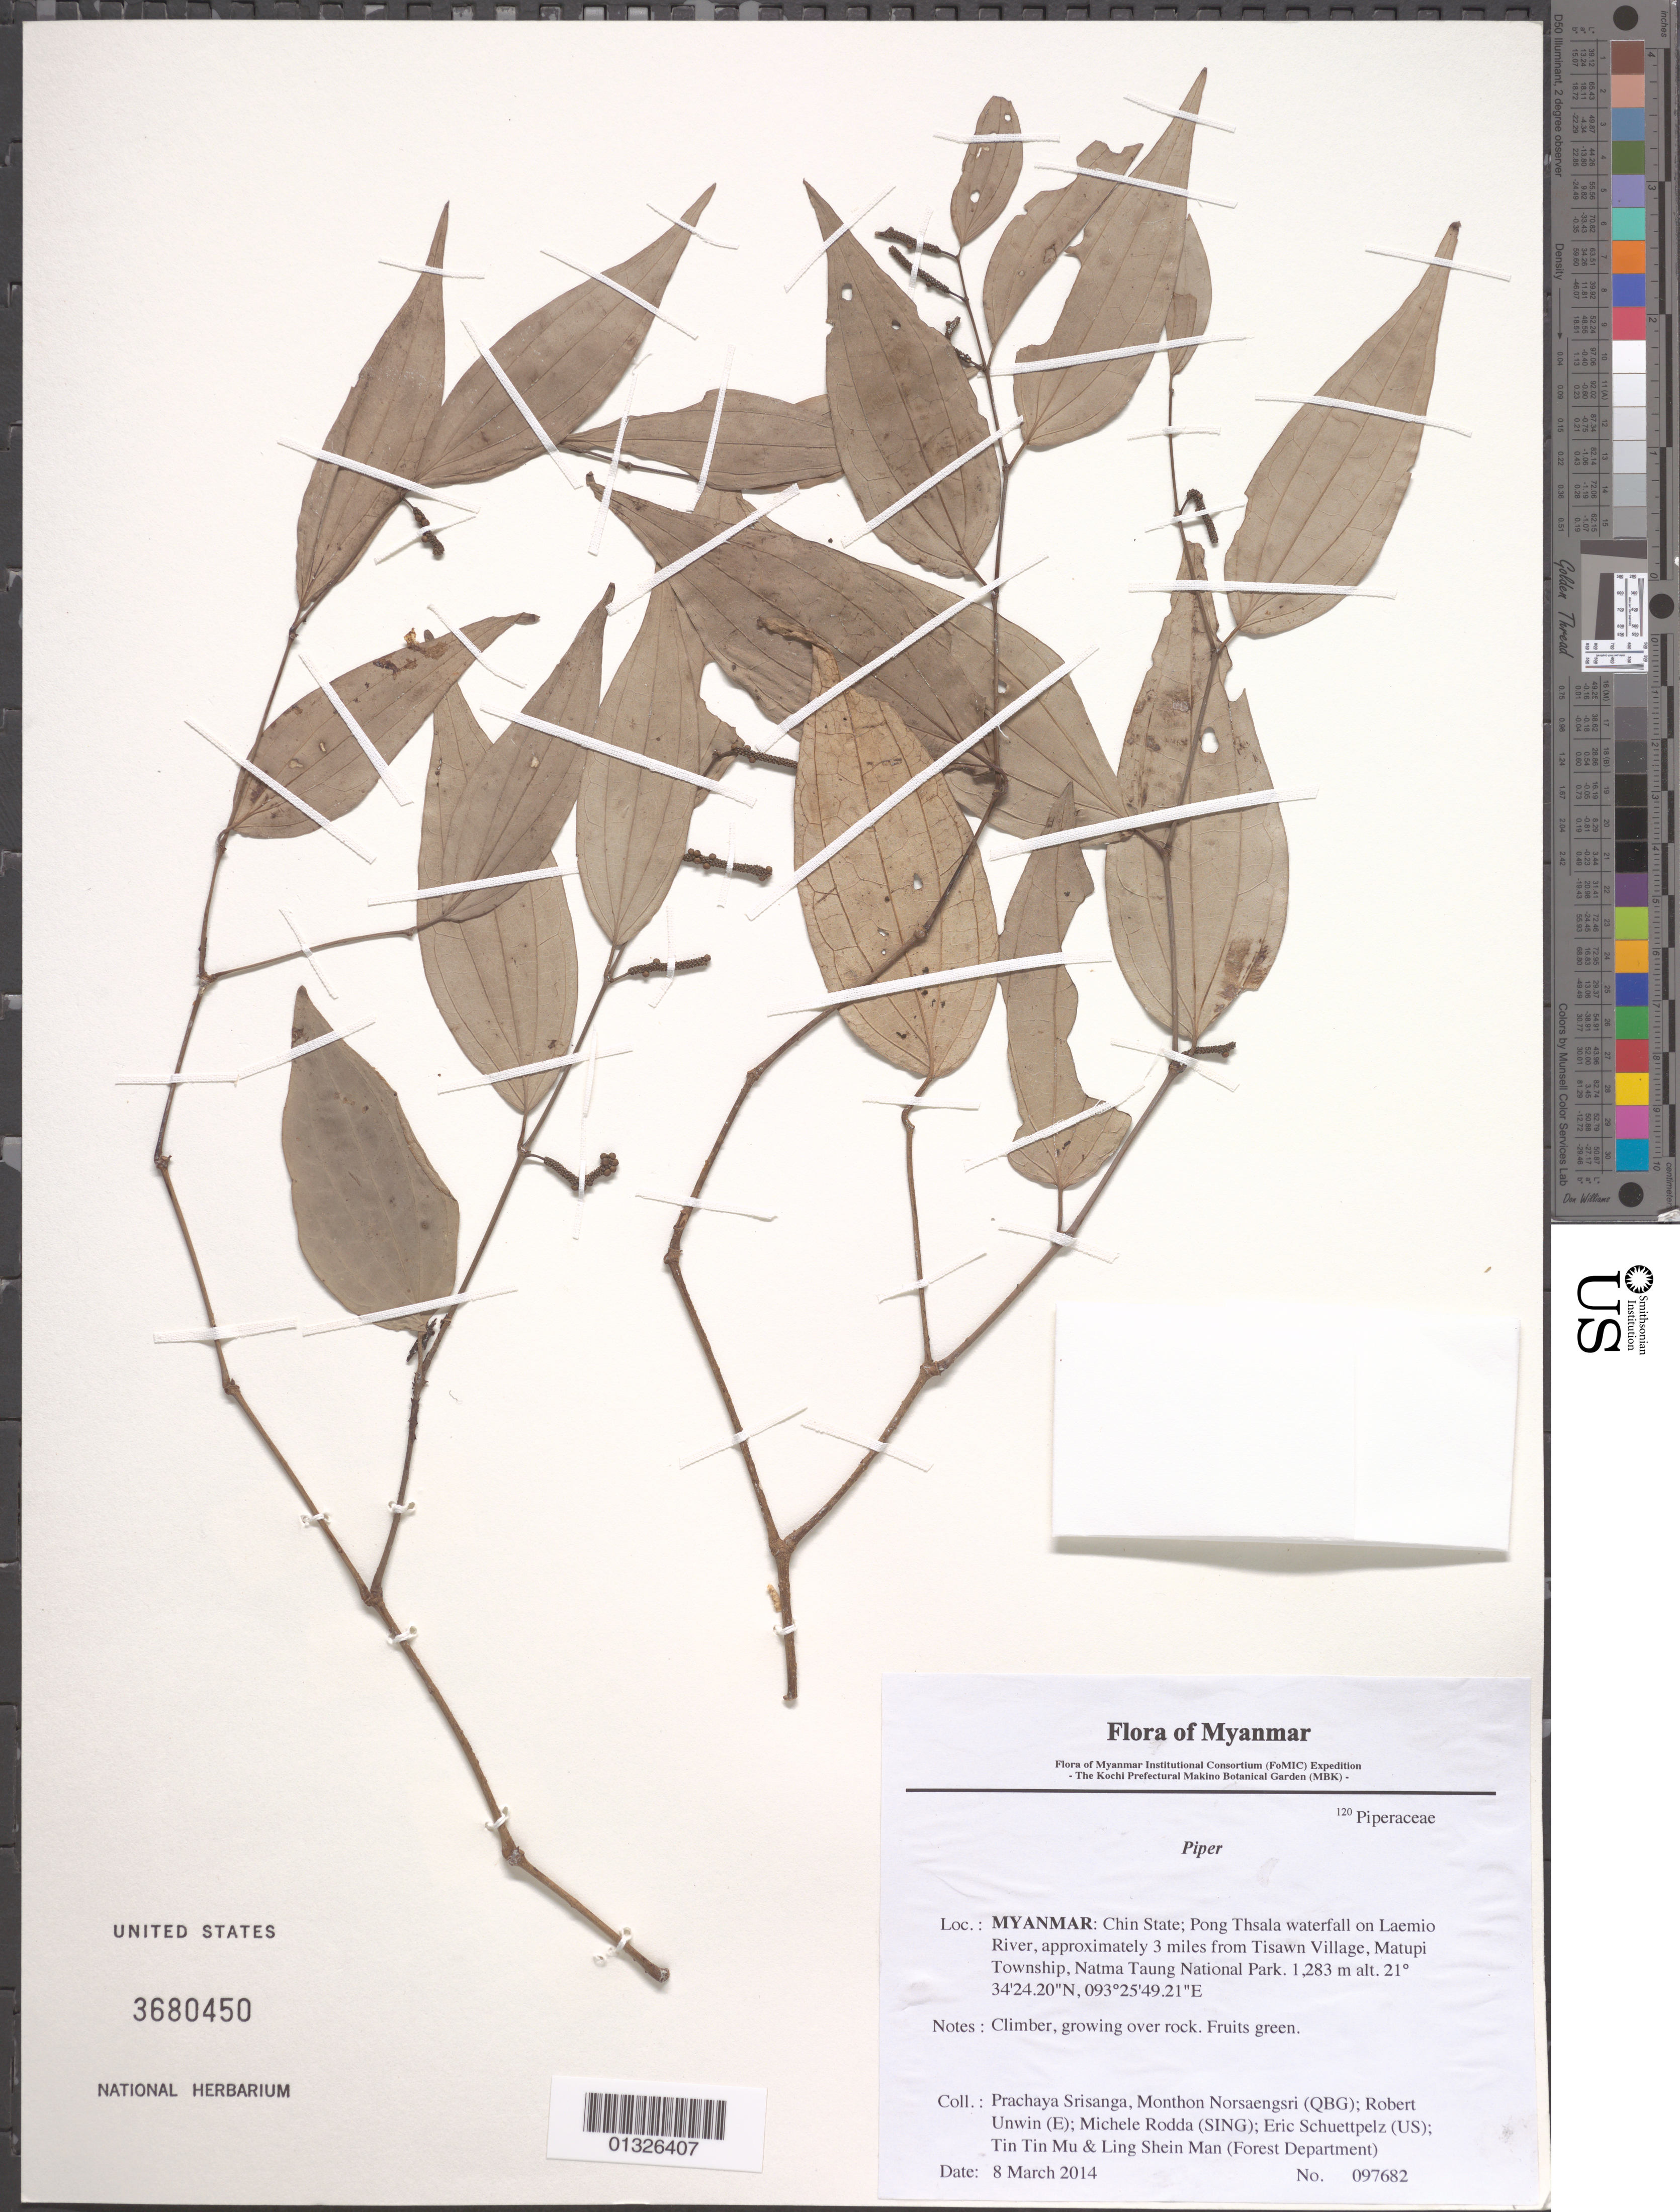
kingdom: Plantae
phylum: Tracheophyta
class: Magnoliopsida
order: Piperales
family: Piperaceae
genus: Piper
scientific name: Piper sp.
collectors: P. Srisanga, M. Norsaengsri, R. Unwin, M. Rodda, E. Schuettpelz, Tin Tin Mu & Ling Shein Man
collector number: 97682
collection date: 2014-03-08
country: Myanmar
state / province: Chin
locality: Pong Thsala waterfall on Laemio River, approximately 3 miles from Tisawn Village, Matupi Township, Natma Taung National Park.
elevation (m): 1283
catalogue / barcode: US 3680450